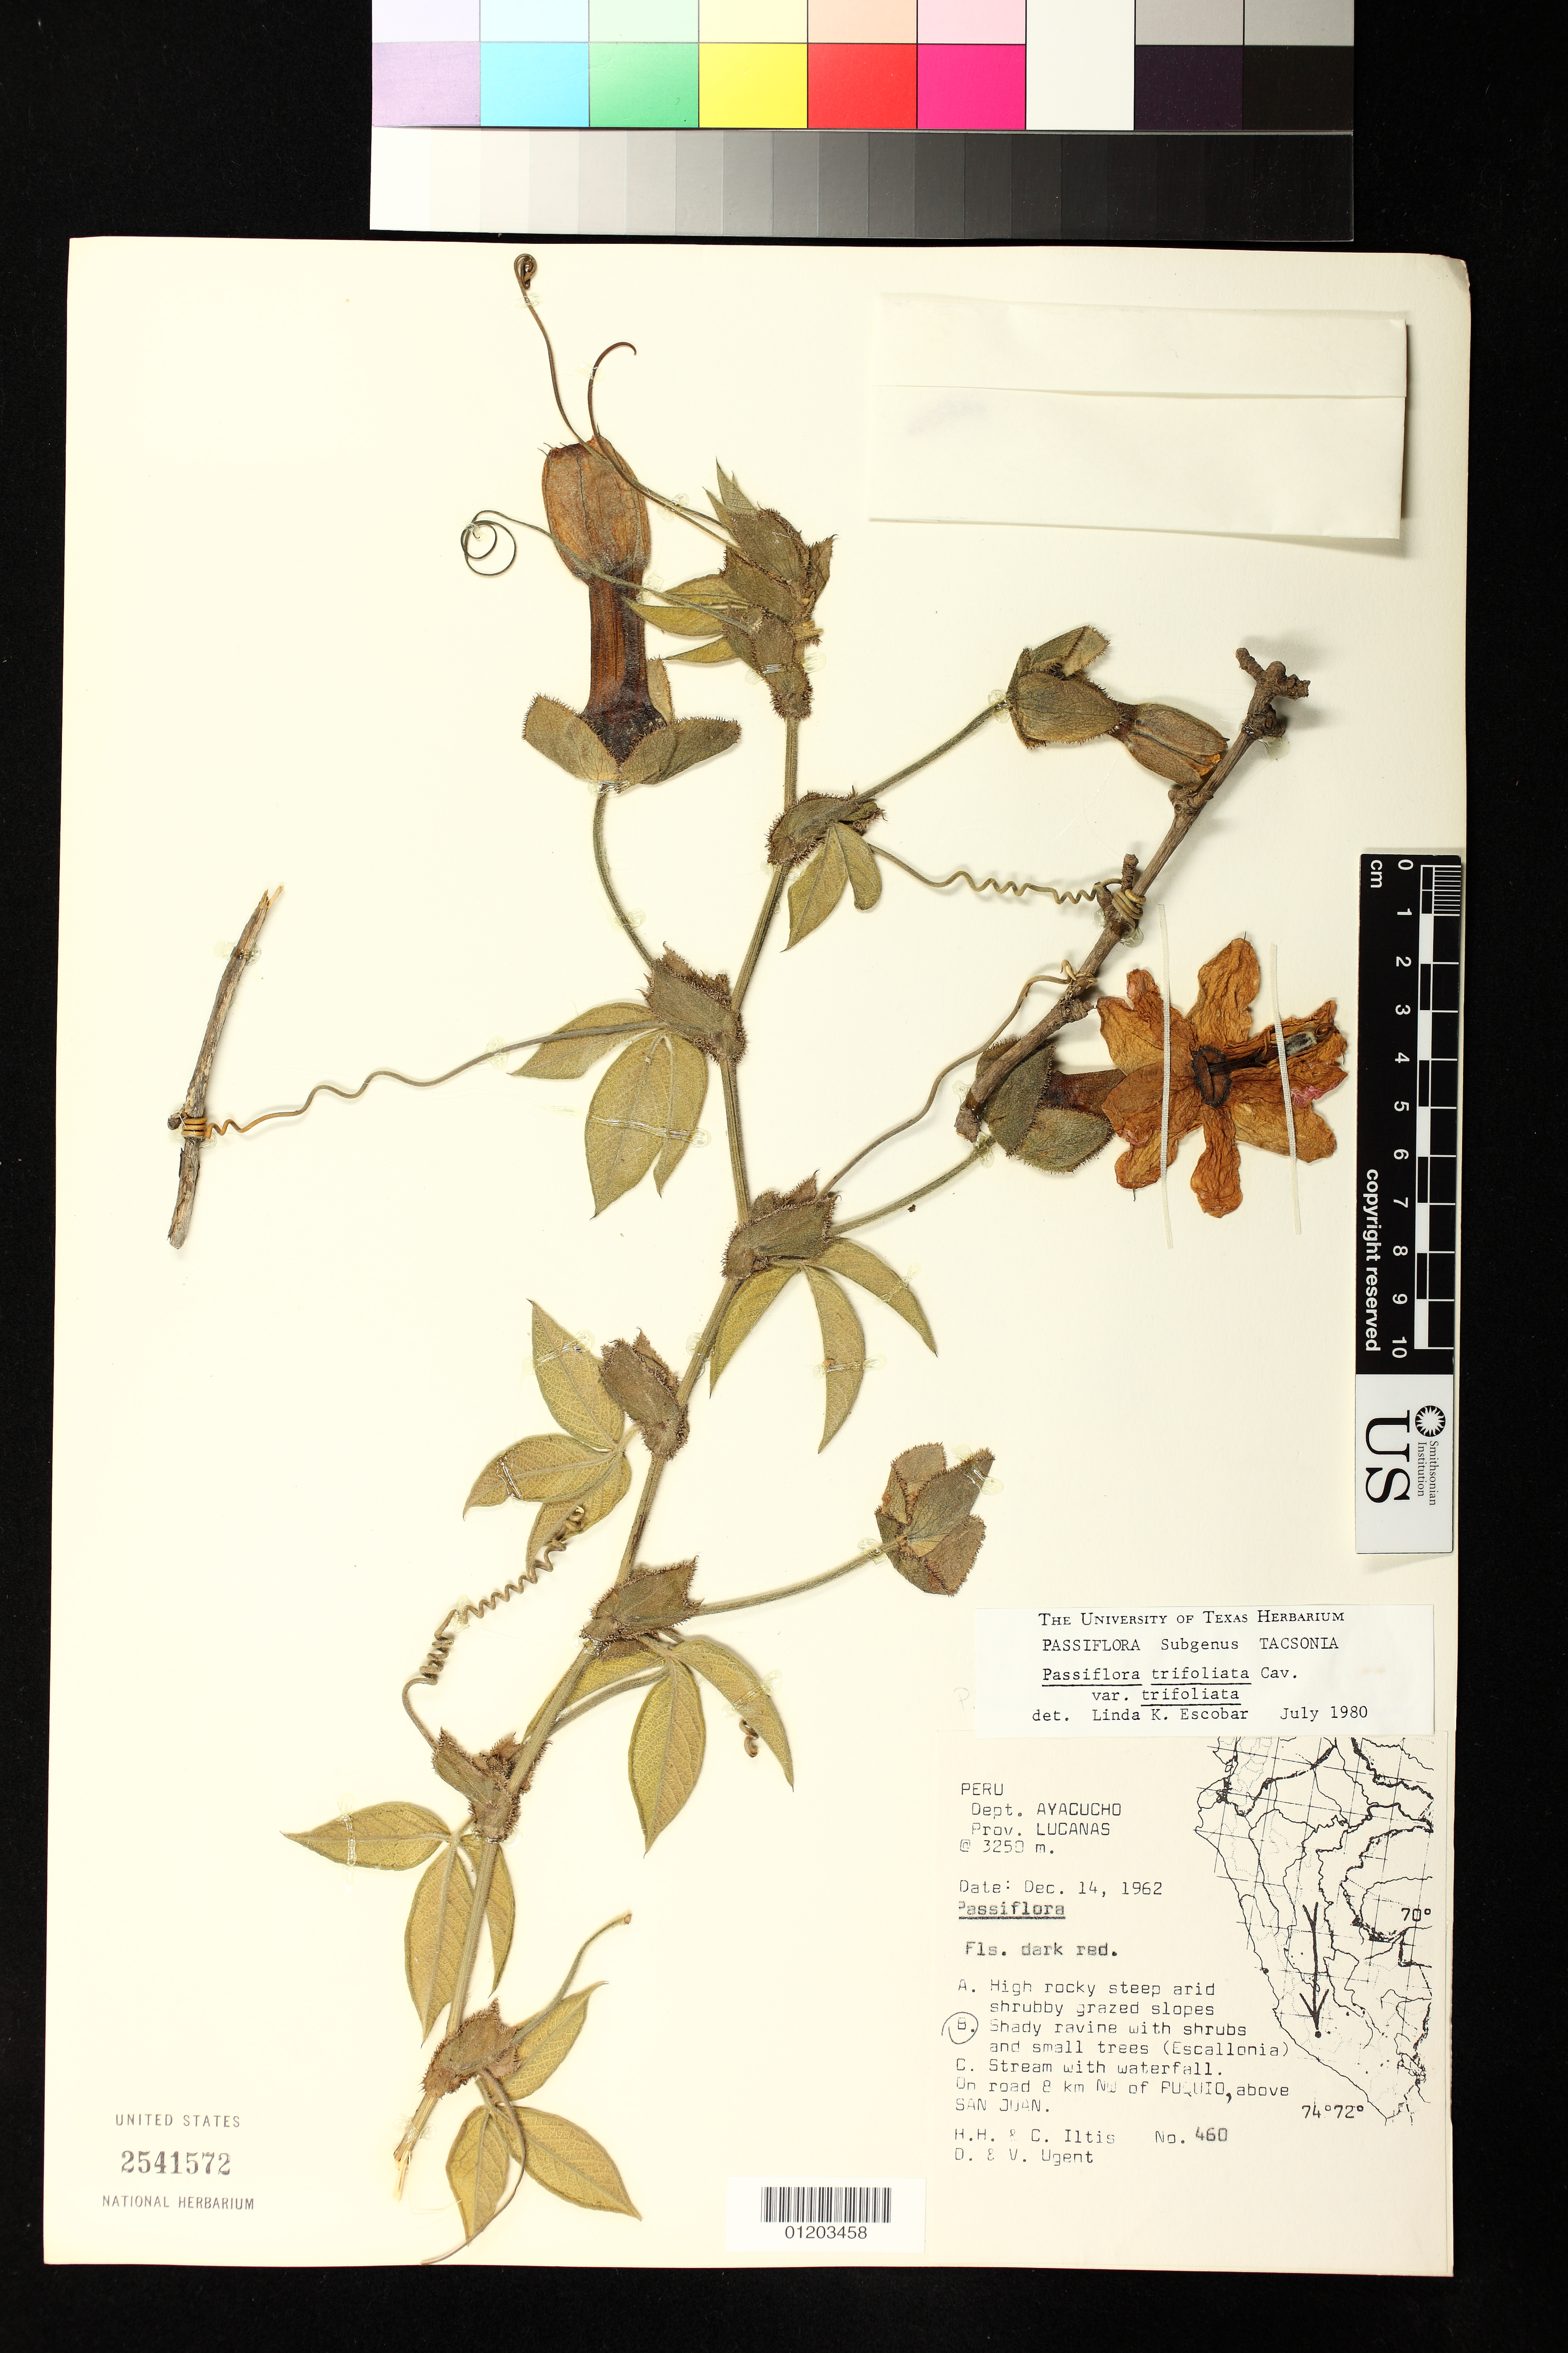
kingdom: Plantae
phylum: Tracheophyta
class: Magnoliopsida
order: Malpighiales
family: Passifloraceae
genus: Passiflora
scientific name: Passiflora trifoliata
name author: Cav.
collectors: H. H. Iltis, C. Iltis, D. Ugent & V. Ugent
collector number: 460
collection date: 1963-12-14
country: Peru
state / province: Ayacucho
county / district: Lucanas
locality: On road 8 km NW of PUQUIO, above SAN JUAN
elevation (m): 3250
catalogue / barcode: US 2541572